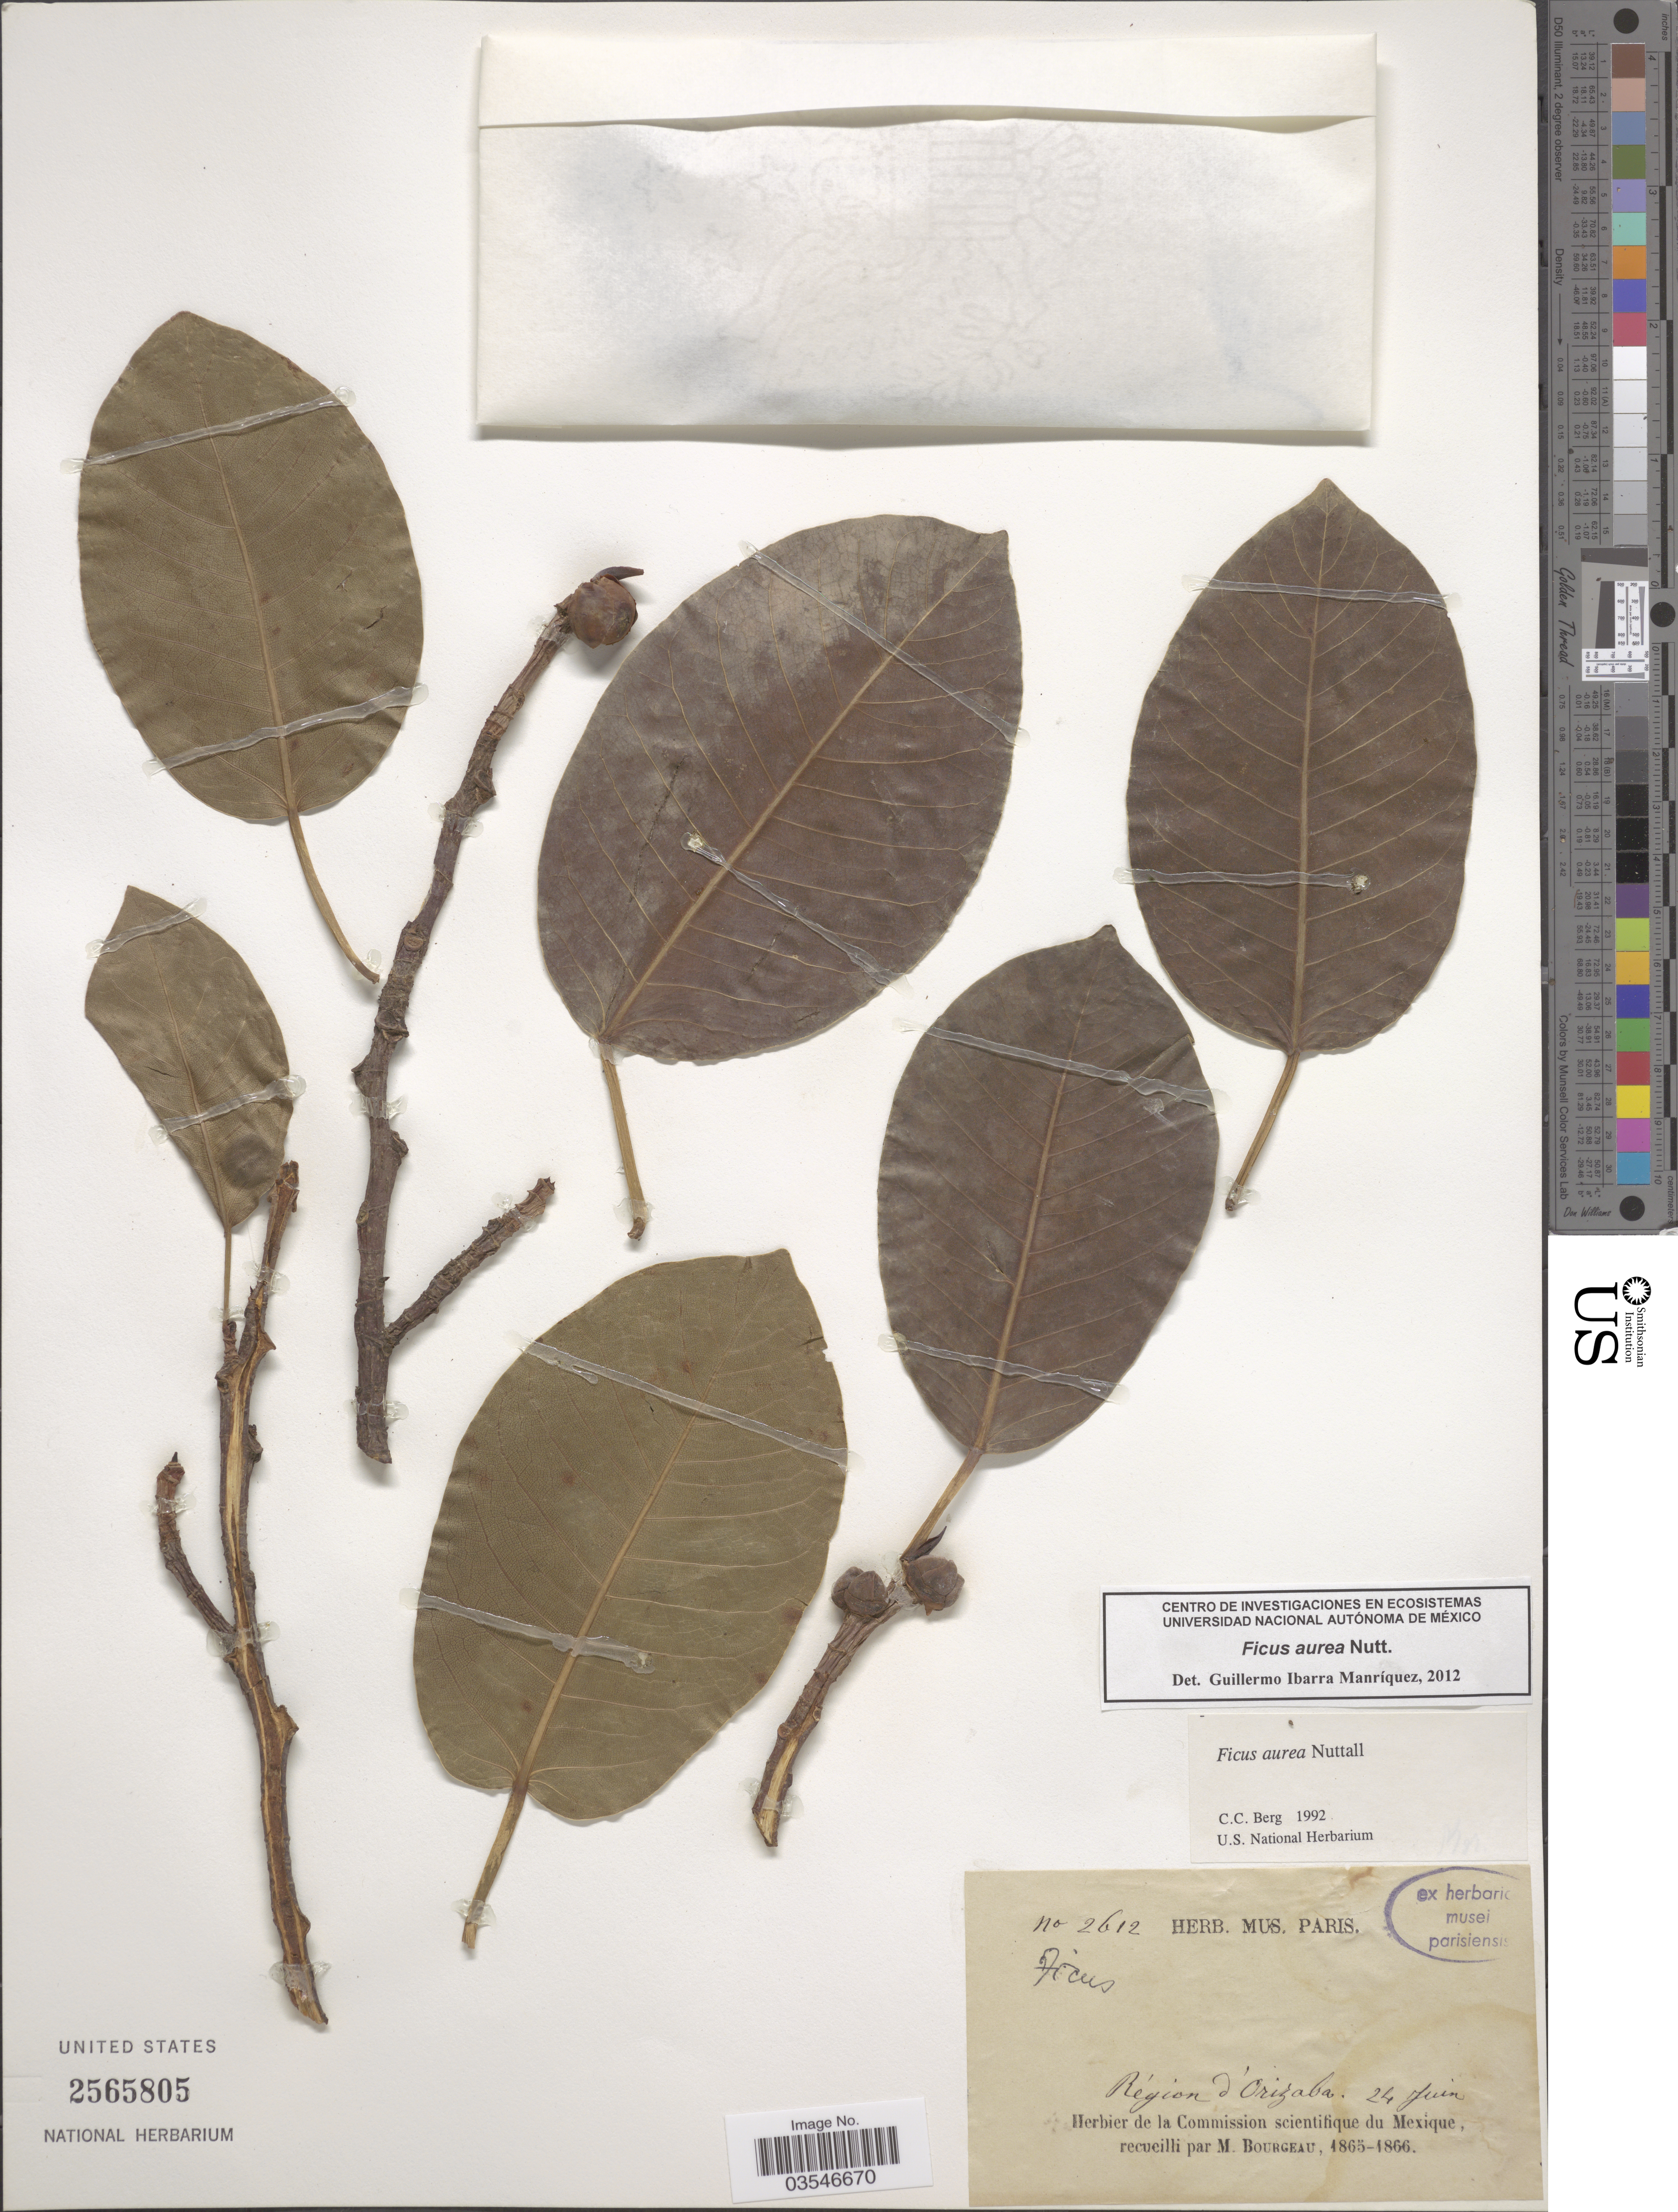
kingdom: Plantae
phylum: Tracheophyta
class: Magnoliopsida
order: Rosales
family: Moraceae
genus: Ficus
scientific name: Ficus aurea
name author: Nutt.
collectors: M. Bourgeau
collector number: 2612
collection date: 1865-06-24/1866-06-24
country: Mexico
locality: Région d'Orizaba.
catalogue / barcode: US 2565805